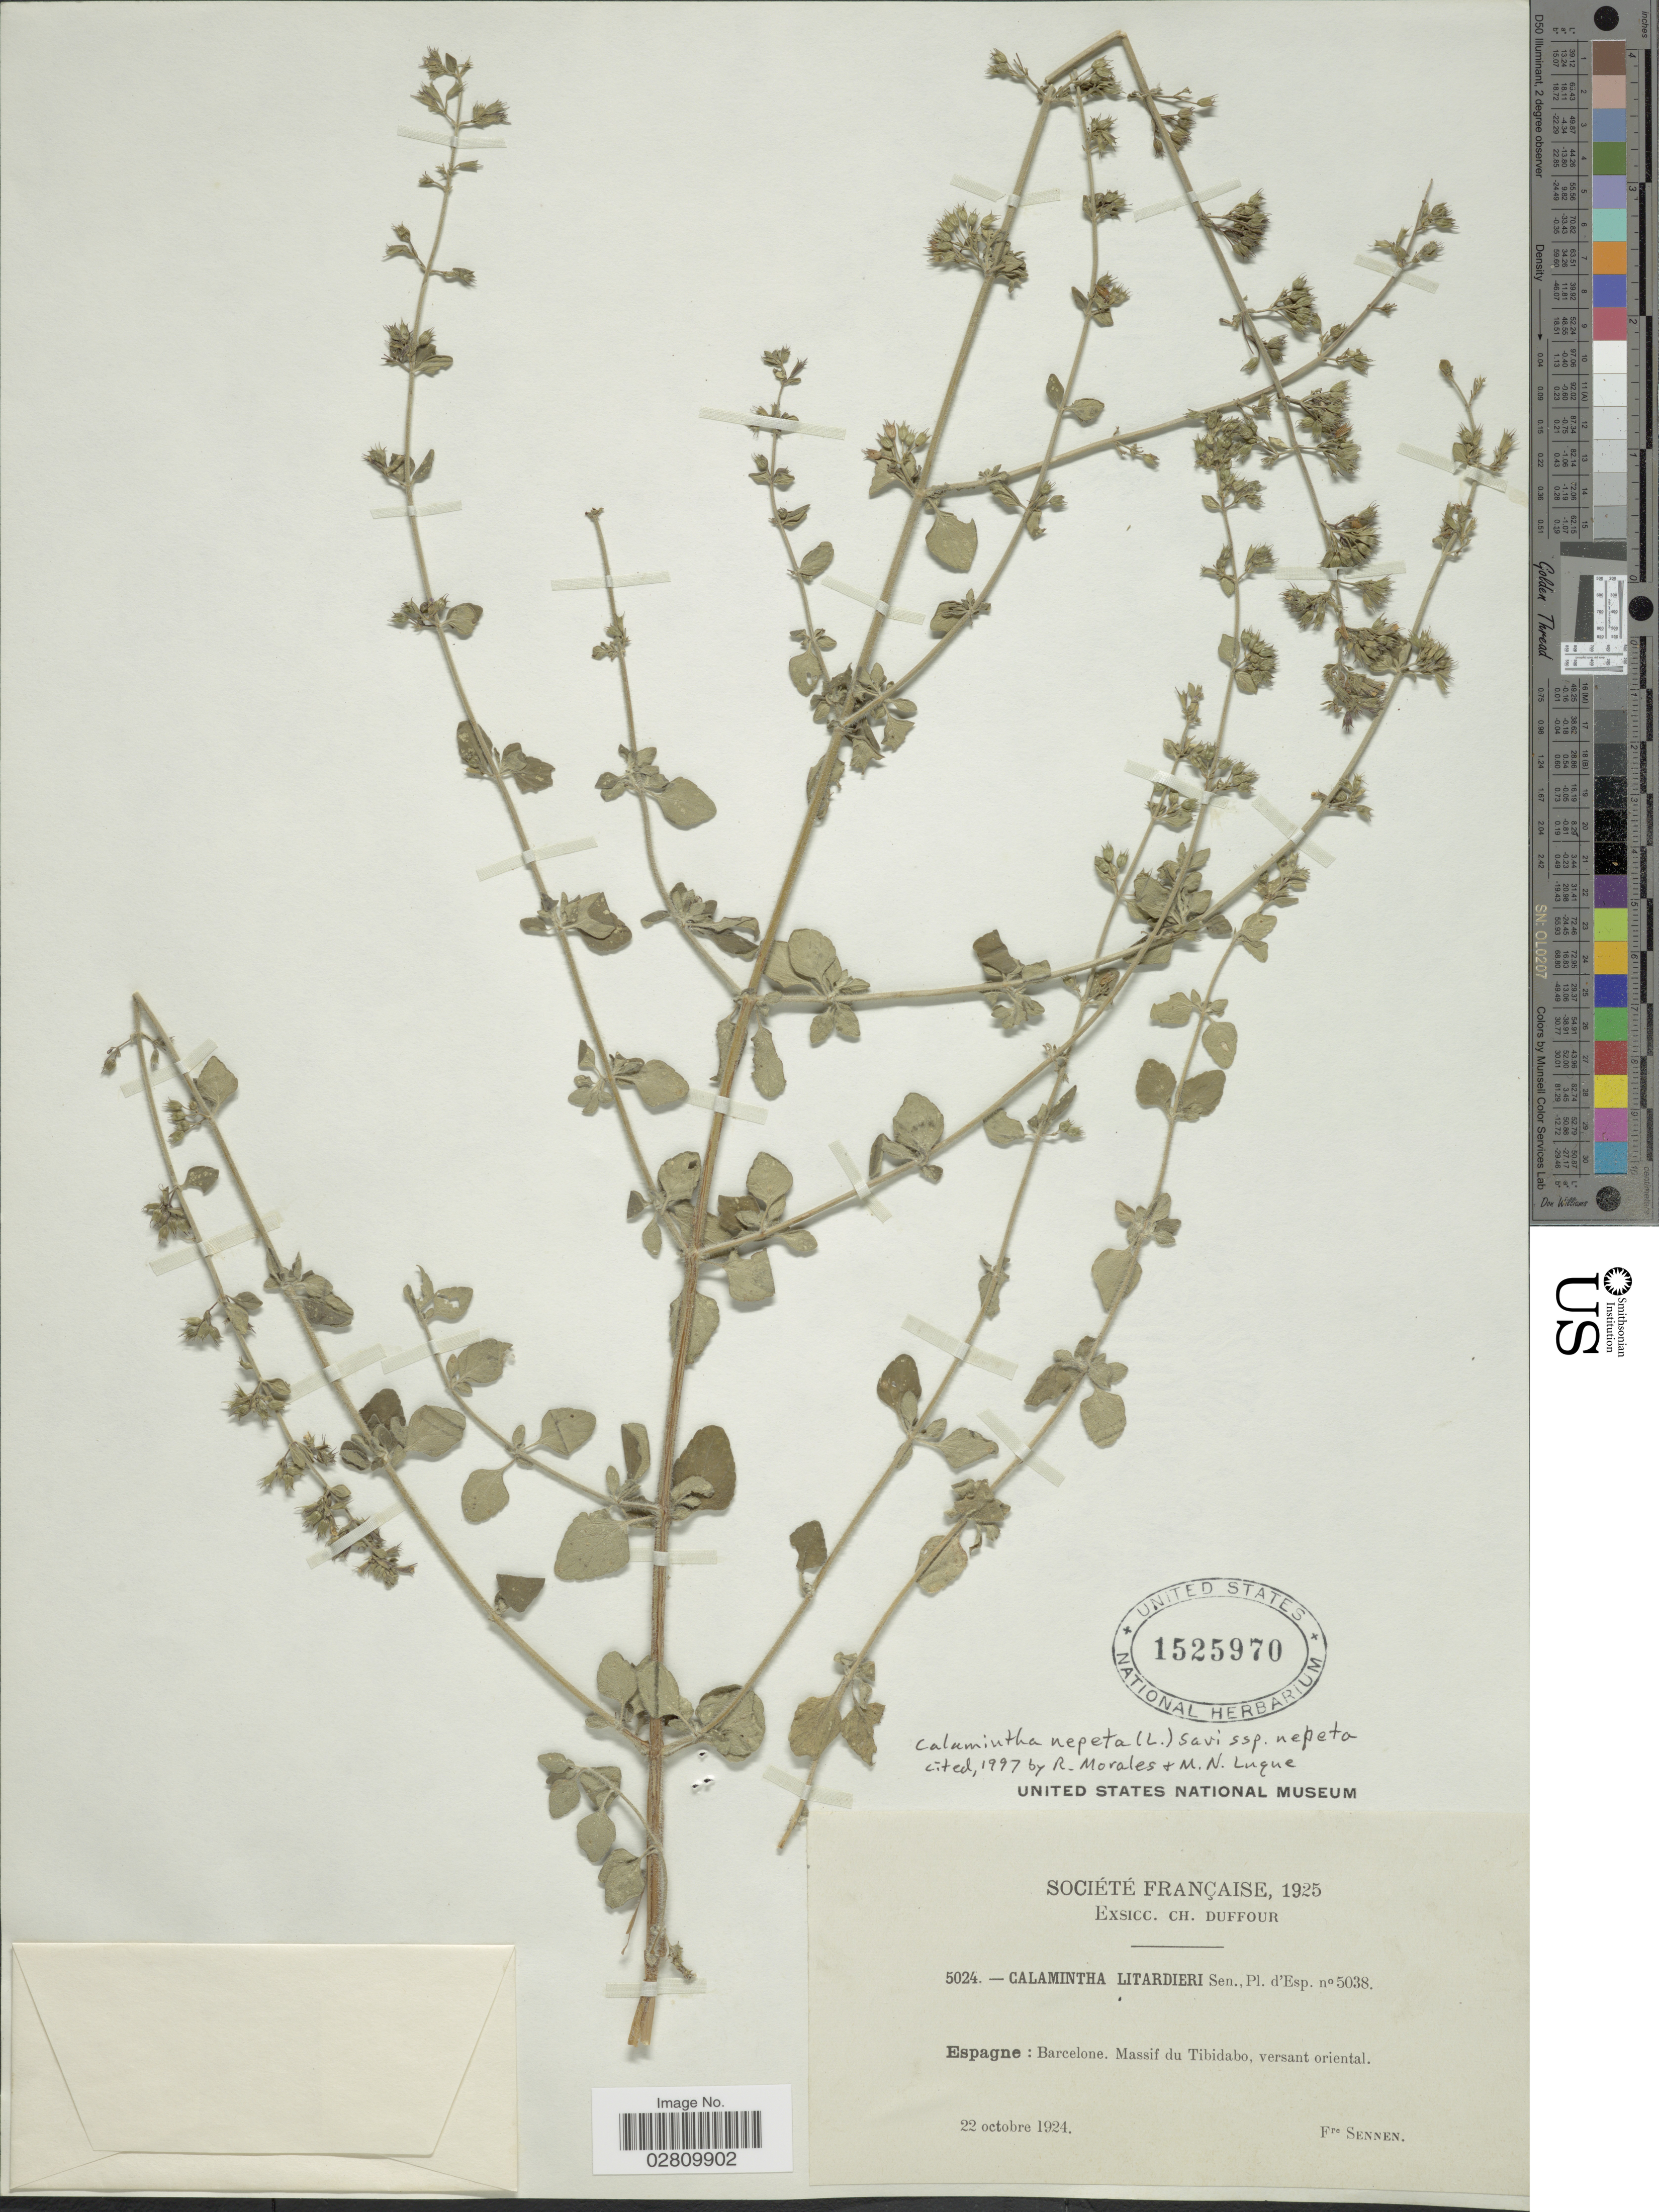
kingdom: Plantae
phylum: Tracheophyta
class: Magnoliopsida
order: Lamiales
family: Lamiaceae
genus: Clinopodium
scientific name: Clinopodium nepeta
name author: (L.) Kuntze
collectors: E. Sennen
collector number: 5024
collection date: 1924-10-22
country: Spain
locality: Espagne. Barcelone. Massif du Tibidabo, versant oriental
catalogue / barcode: US 1525970